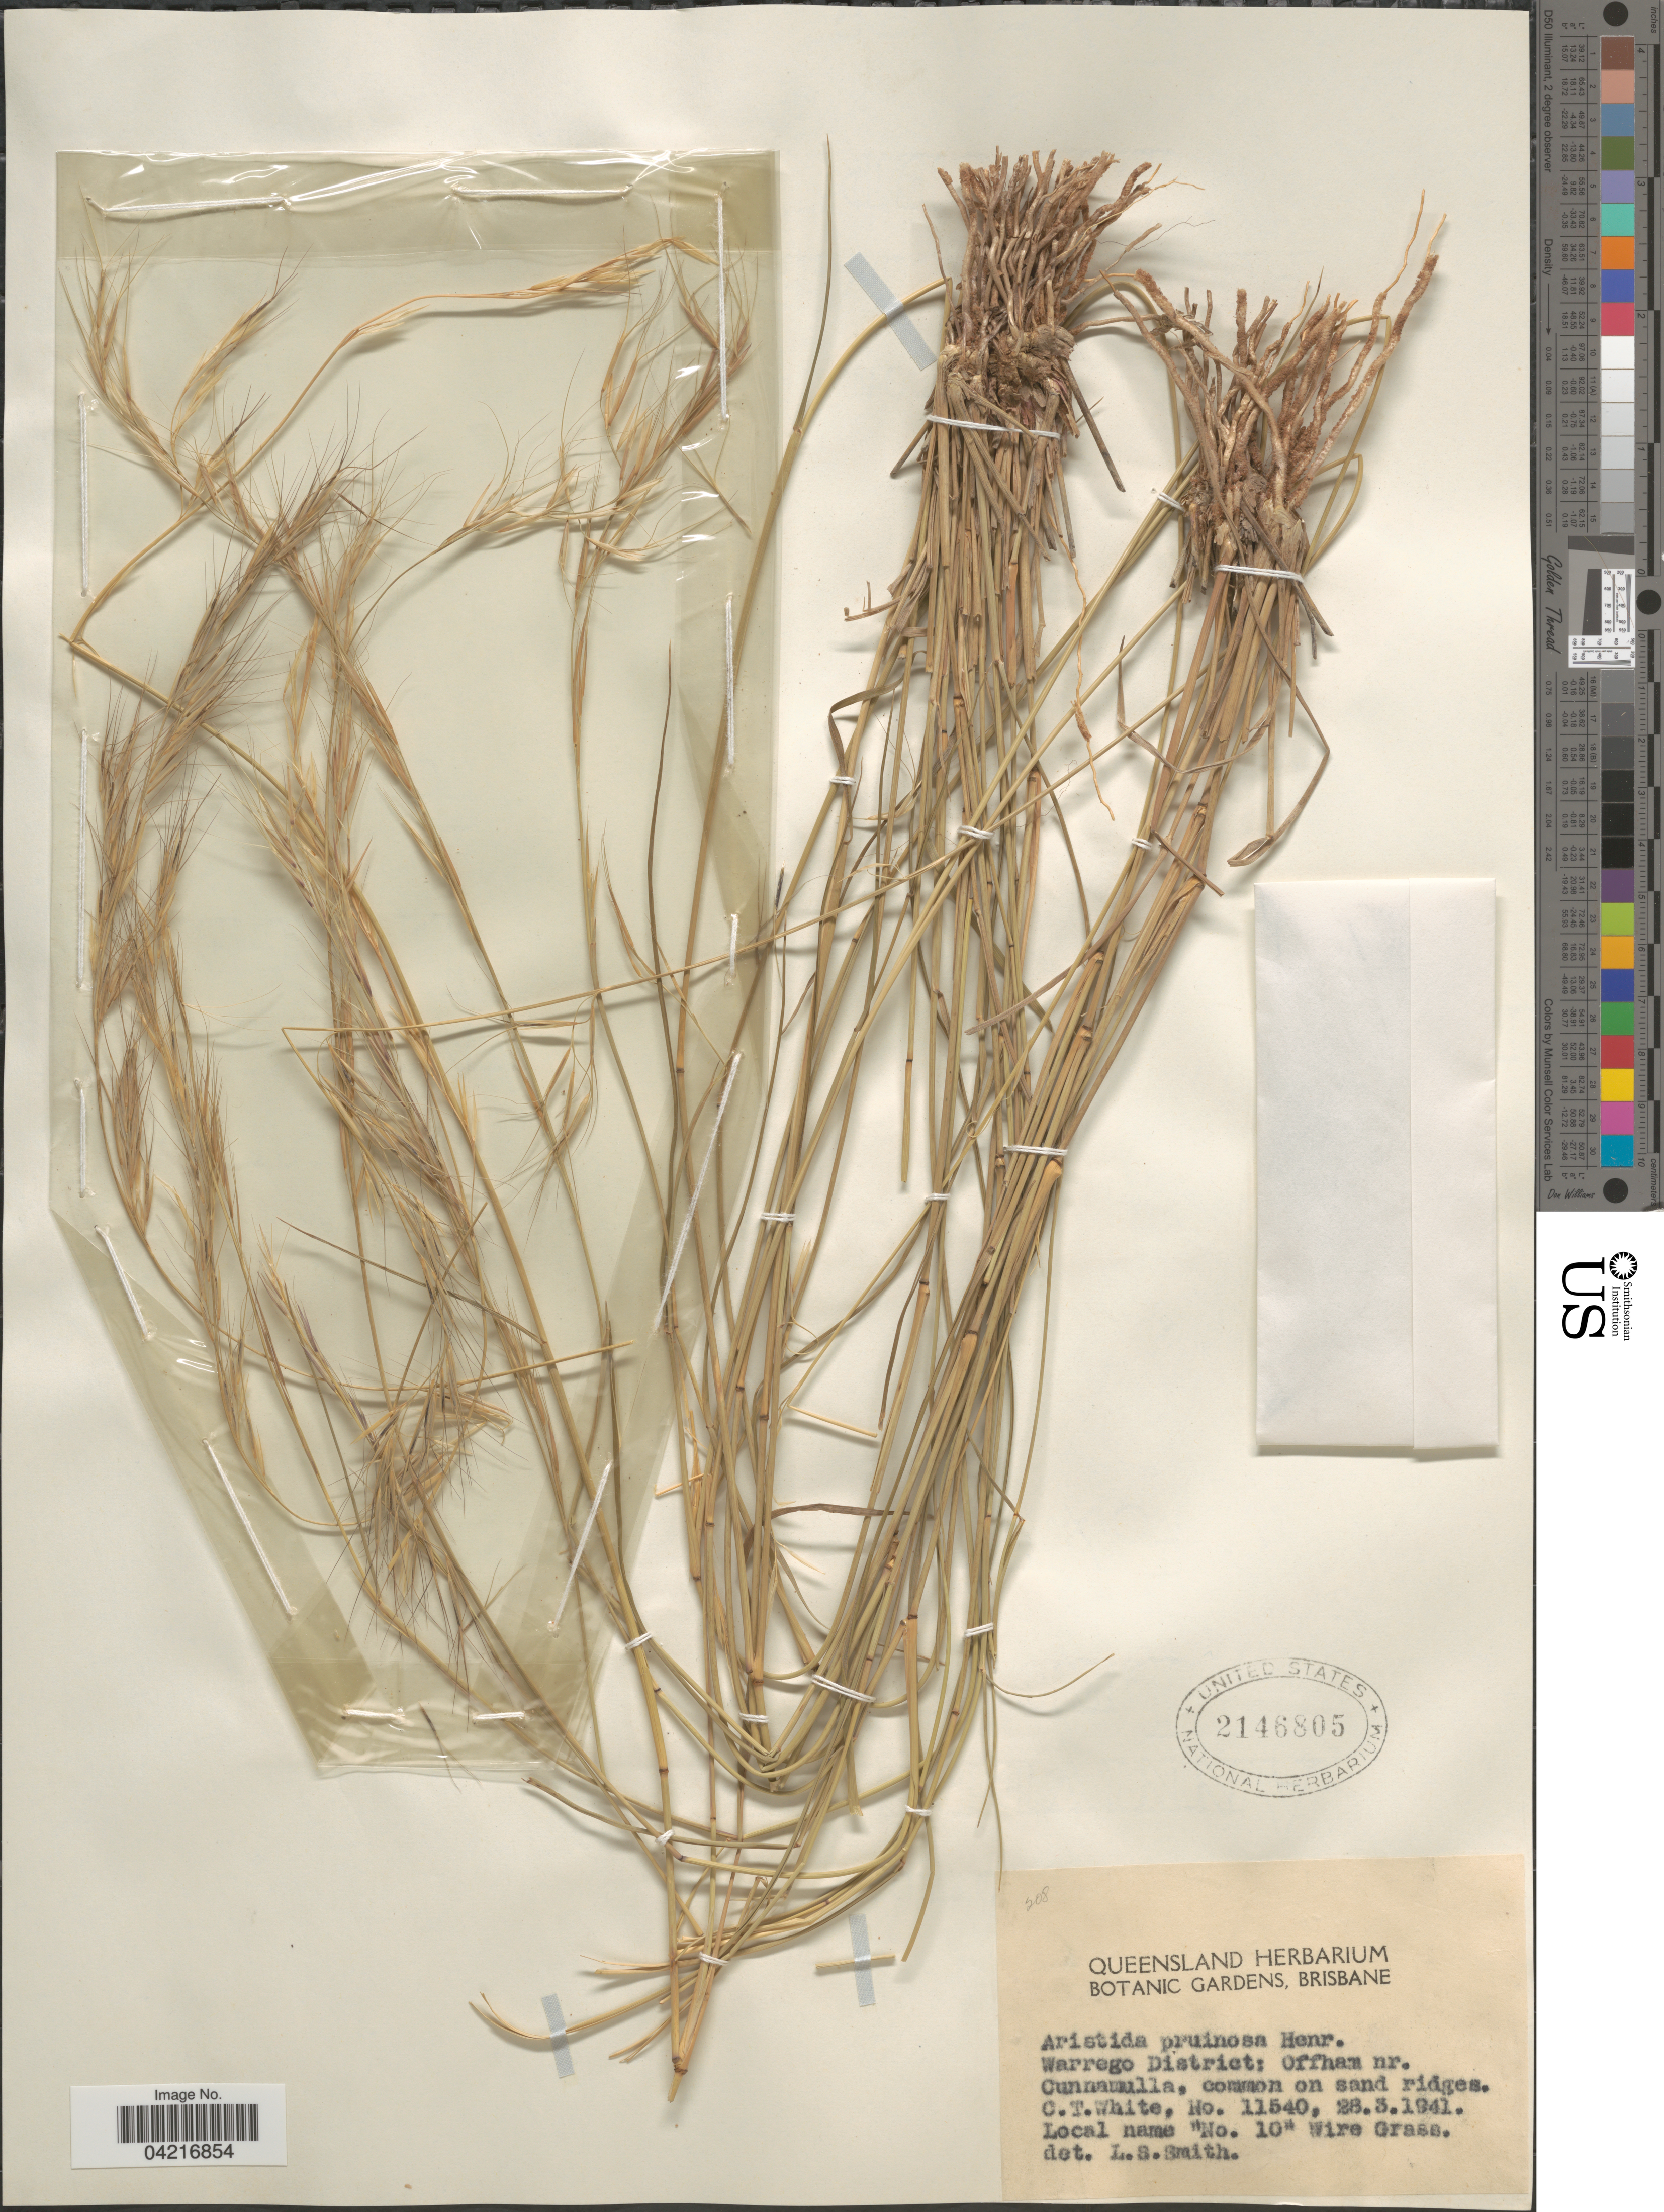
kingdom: Plantae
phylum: Tracheophyta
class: Liliopsida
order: Poales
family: Poaceae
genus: Aristida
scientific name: Aristida pruinosa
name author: Domin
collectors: C. T. White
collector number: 11540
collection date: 1941-03-28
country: Australia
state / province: Queensland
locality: Warrego District: Offham nr. Cunnamulla.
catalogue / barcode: US 2146805